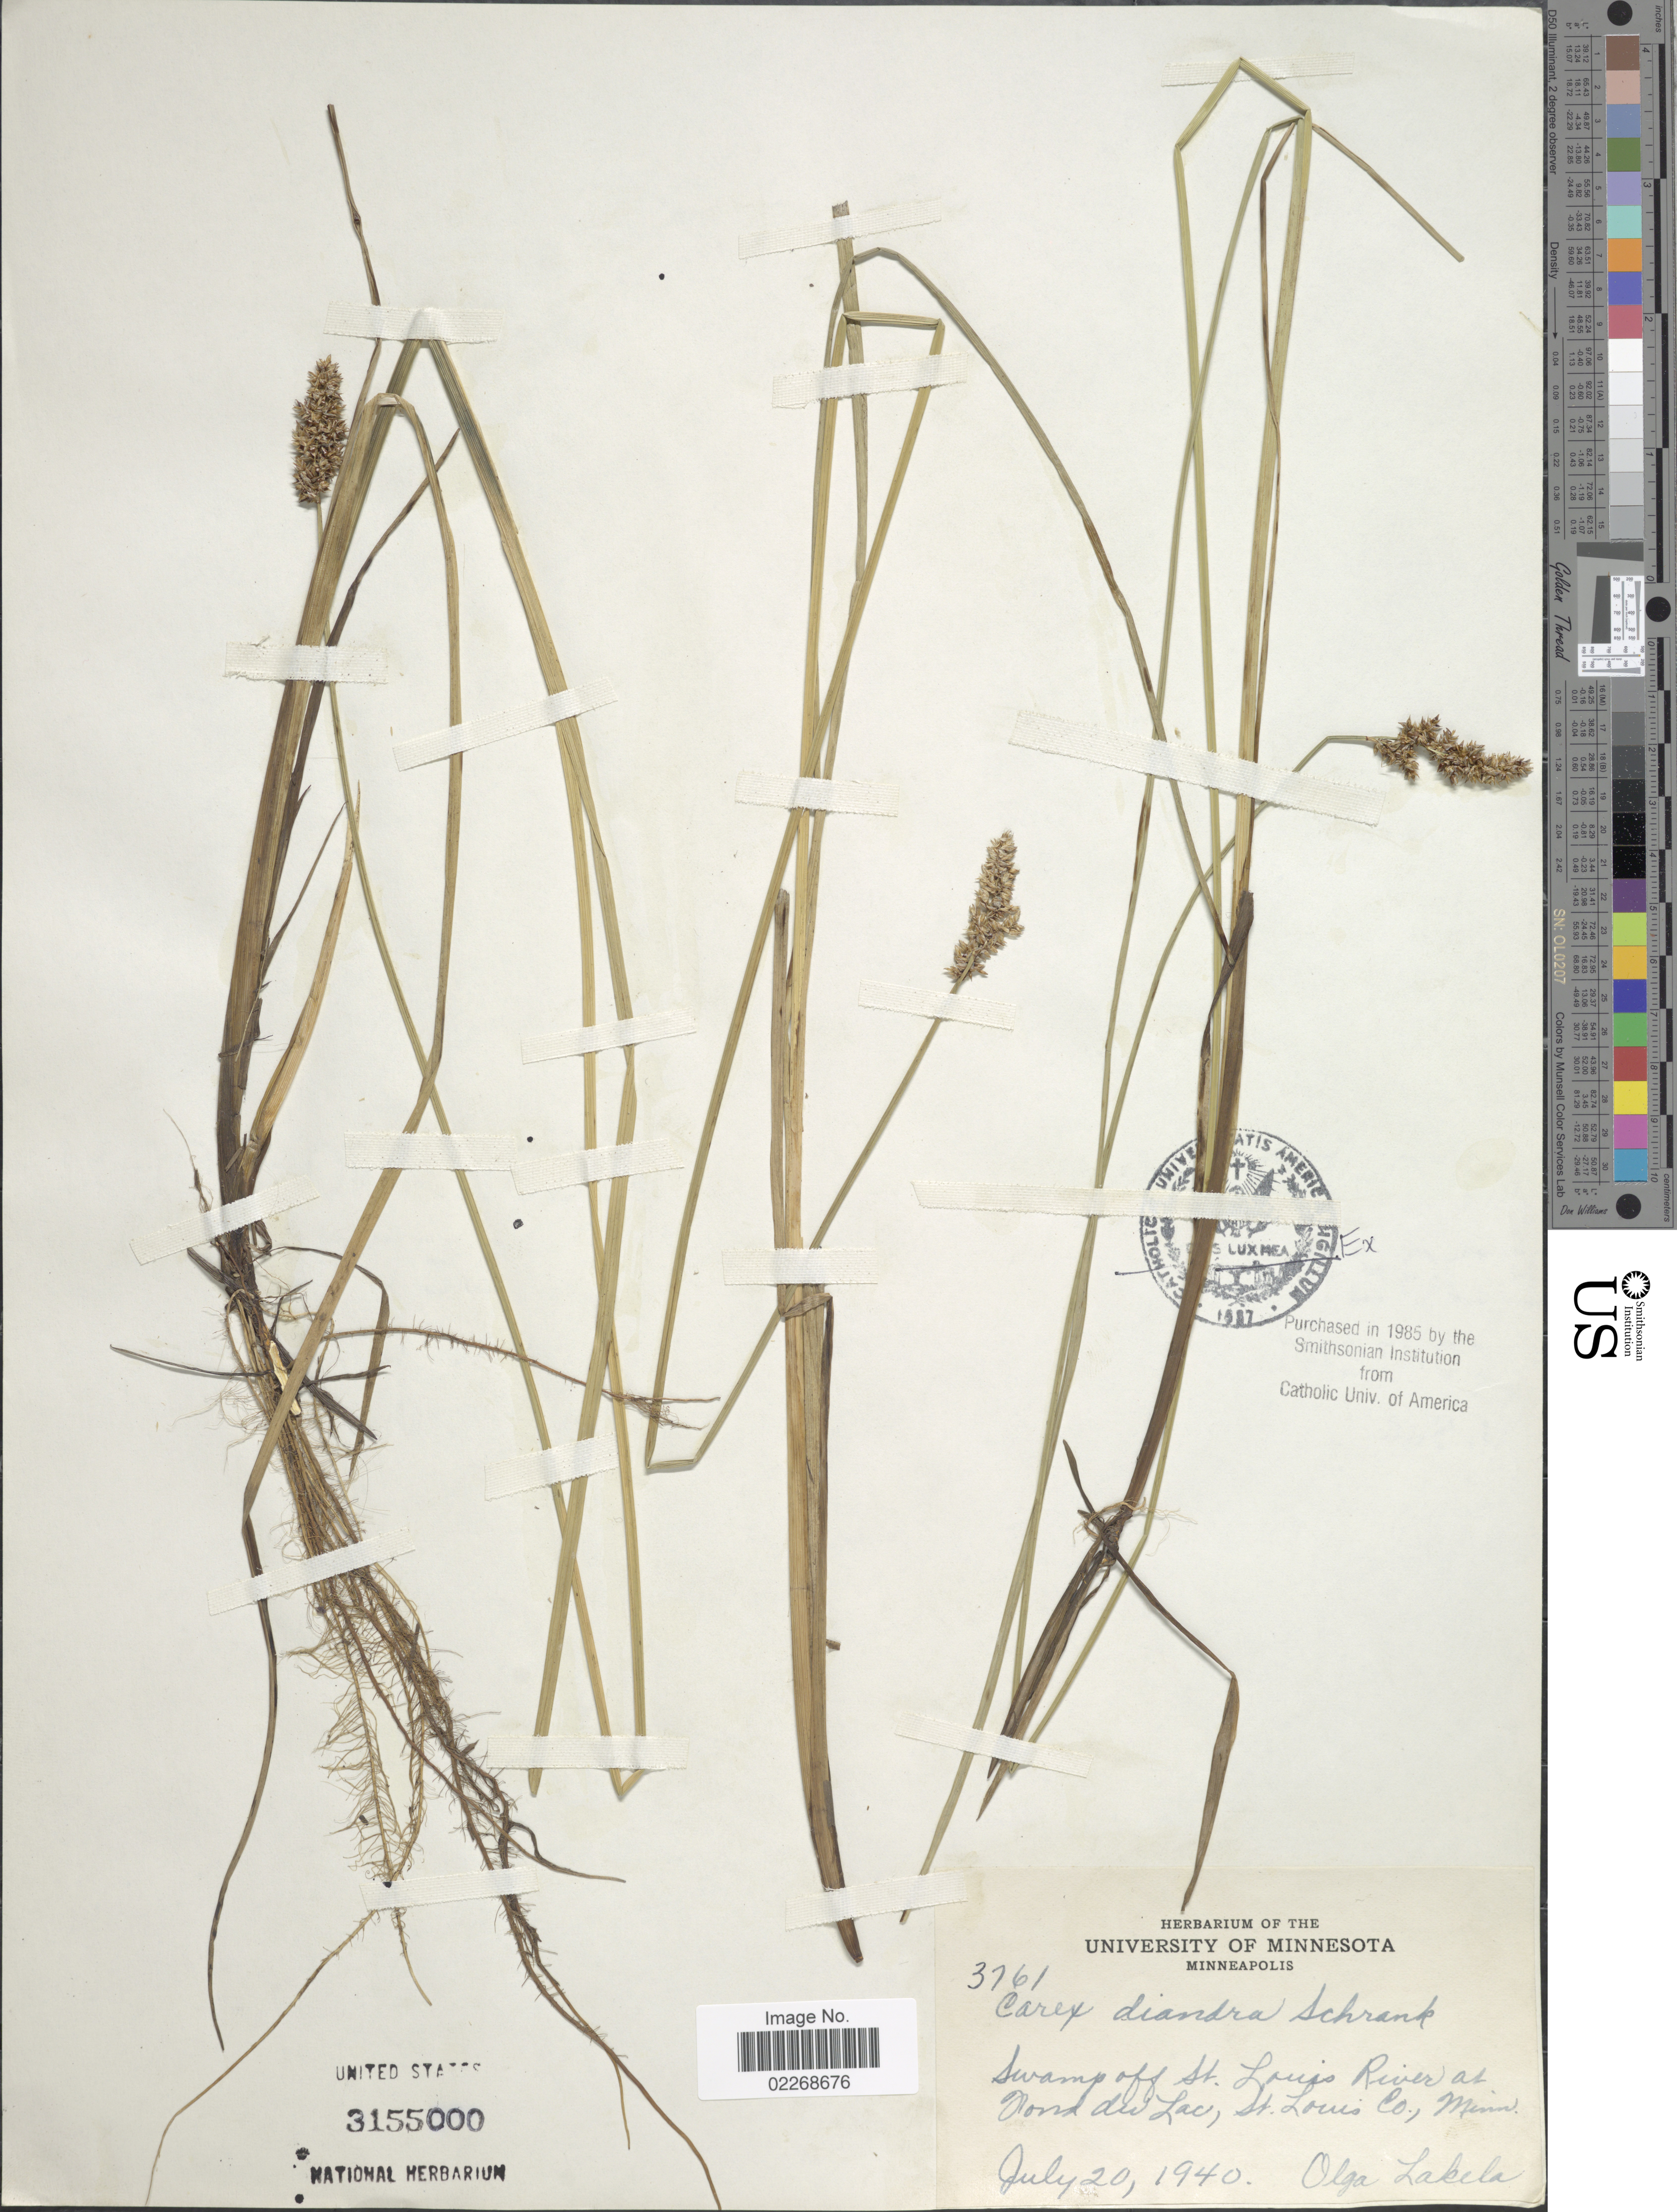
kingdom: Plantae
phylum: Tracheophyta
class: Liliopsida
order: Poales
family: Cyperaceae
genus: Carex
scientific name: Carex diandra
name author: Schrank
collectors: O. K. Lakela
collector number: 3761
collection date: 1940-07-20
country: United States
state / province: Minnesota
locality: Swamp off St. Louis River at Pond du Lac, St. Louis Co.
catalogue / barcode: US 3155000